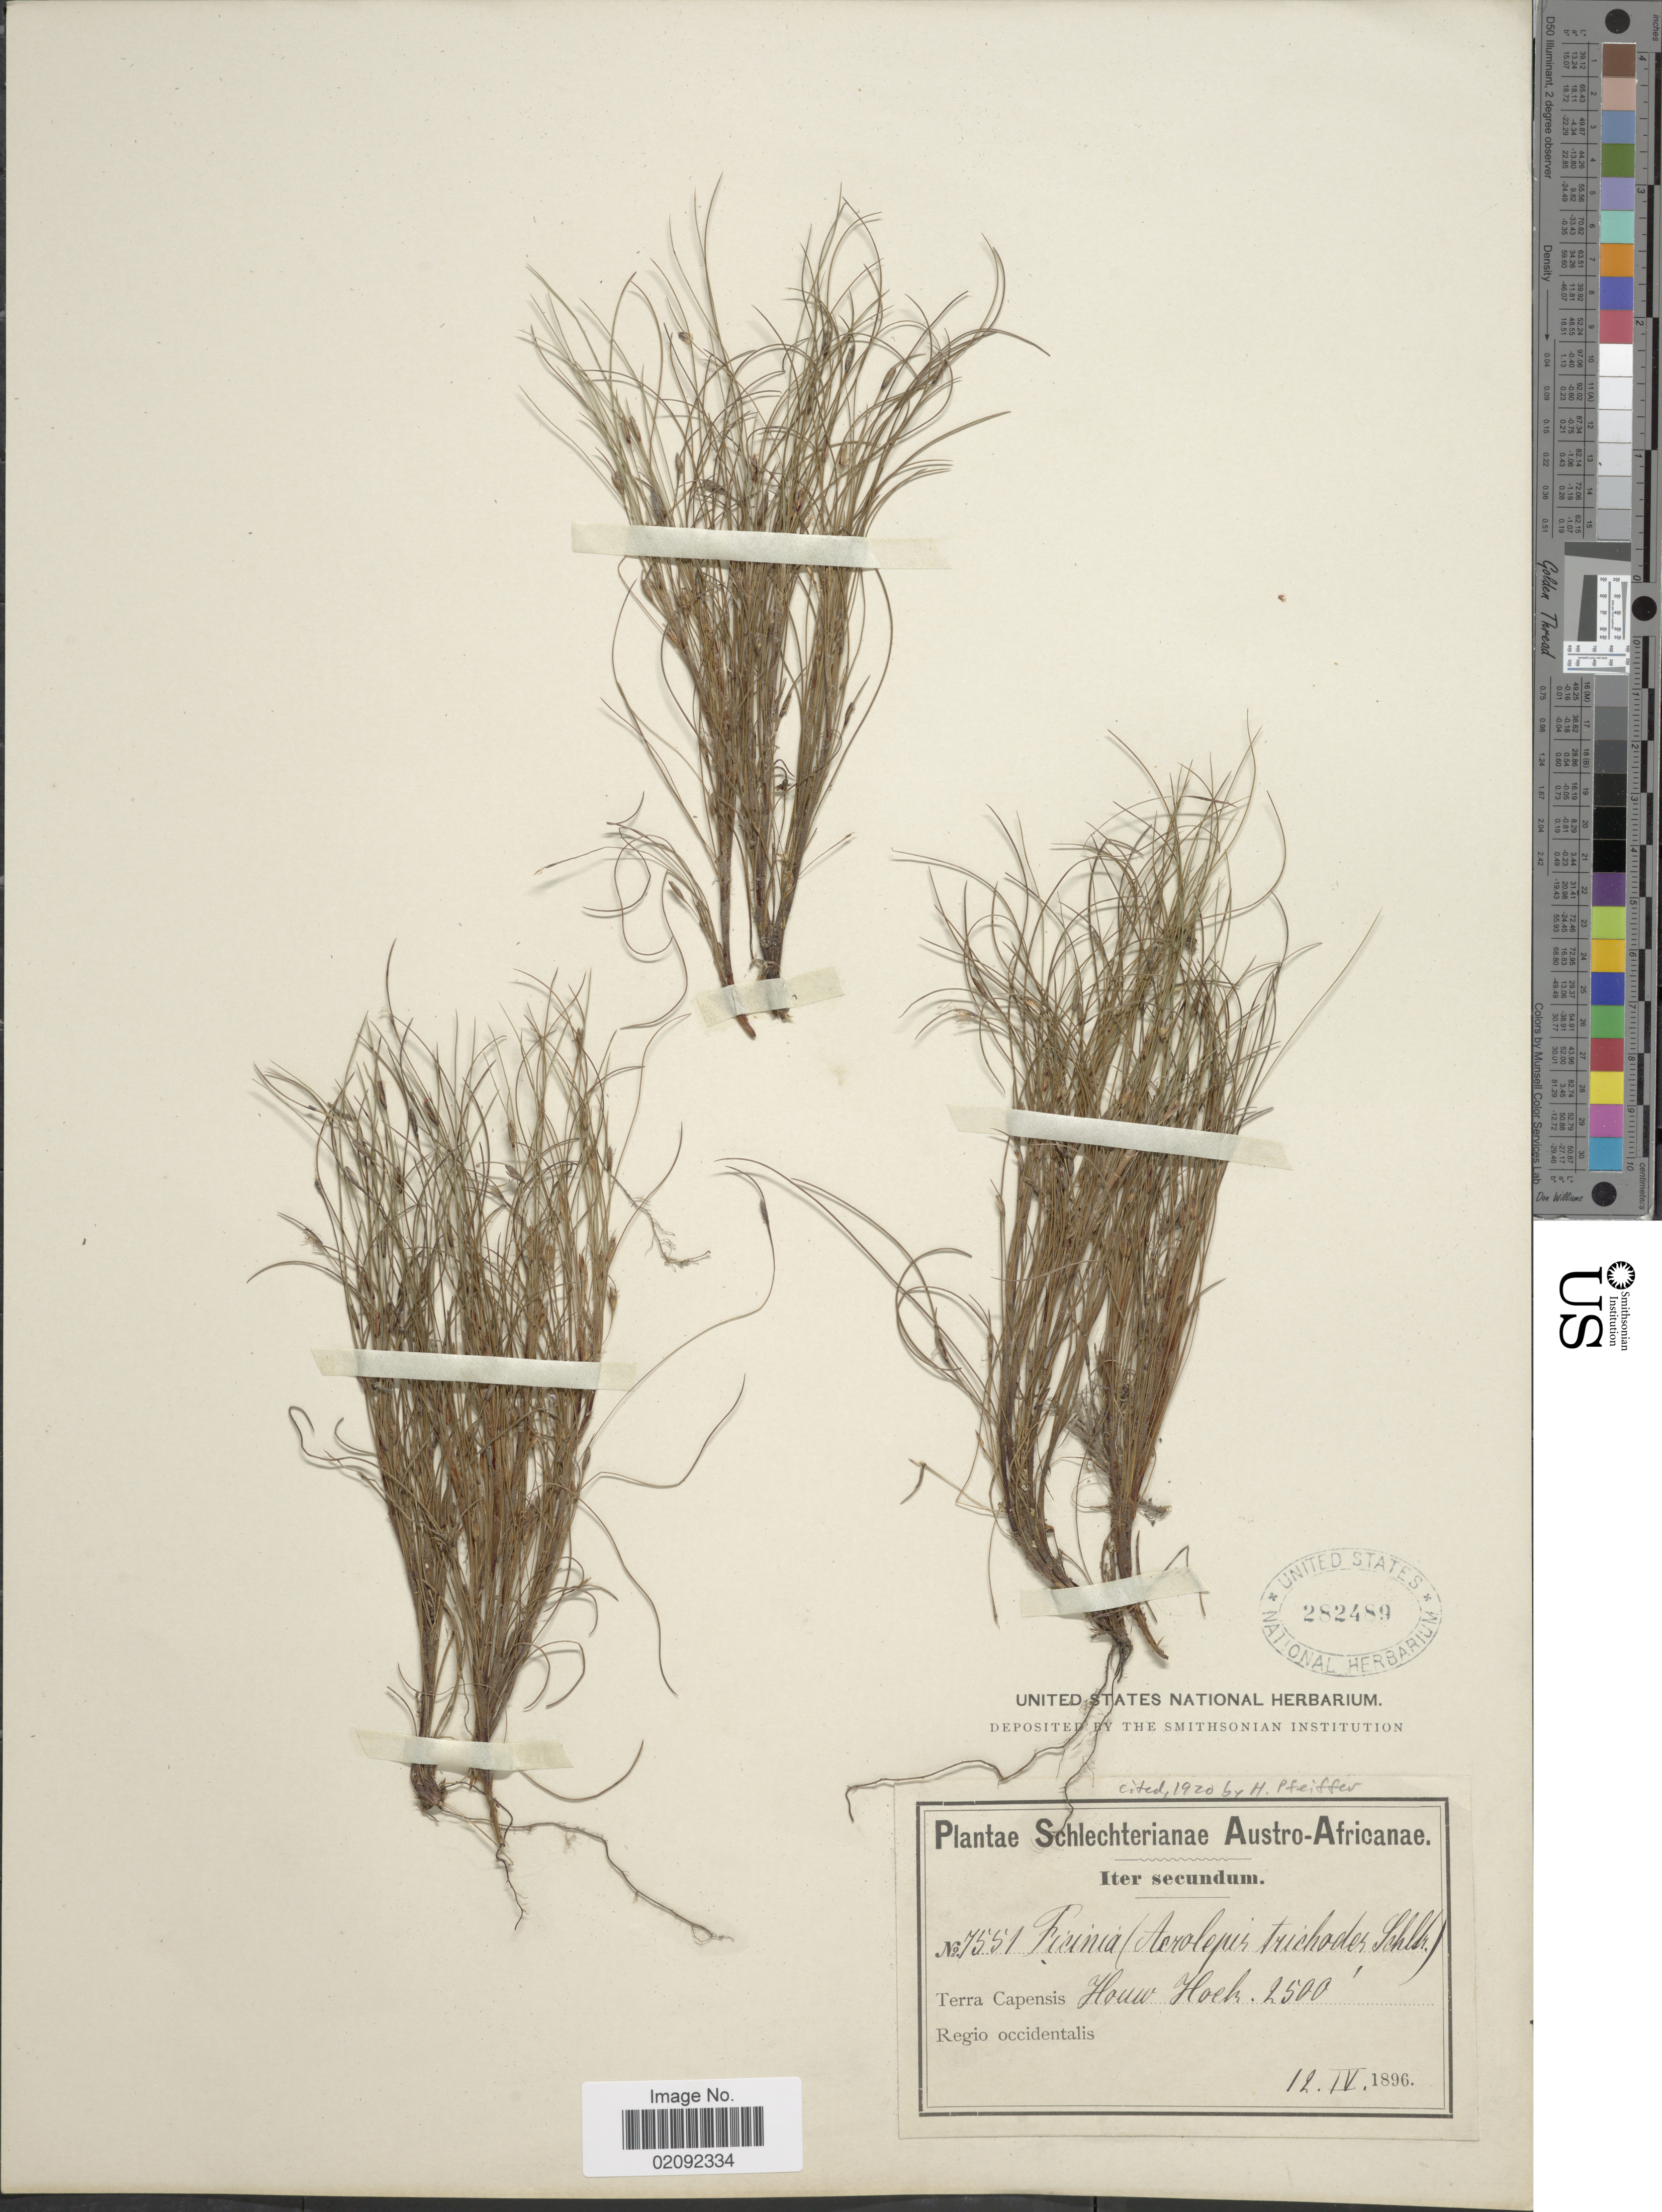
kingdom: Plantae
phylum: Tracheophyta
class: Liliopsida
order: Poales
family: Cyperaceae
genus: Ficinia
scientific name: Ficinia trichodes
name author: (Schrad.) B.D. Jacks.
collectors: Schlechter, --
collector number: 7551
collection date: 1896-04-12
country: South Africa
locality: Austro-Africanae, Terra Capensis, Houw Hock, Regio occidentalis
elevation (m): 762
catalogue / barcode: US 282489